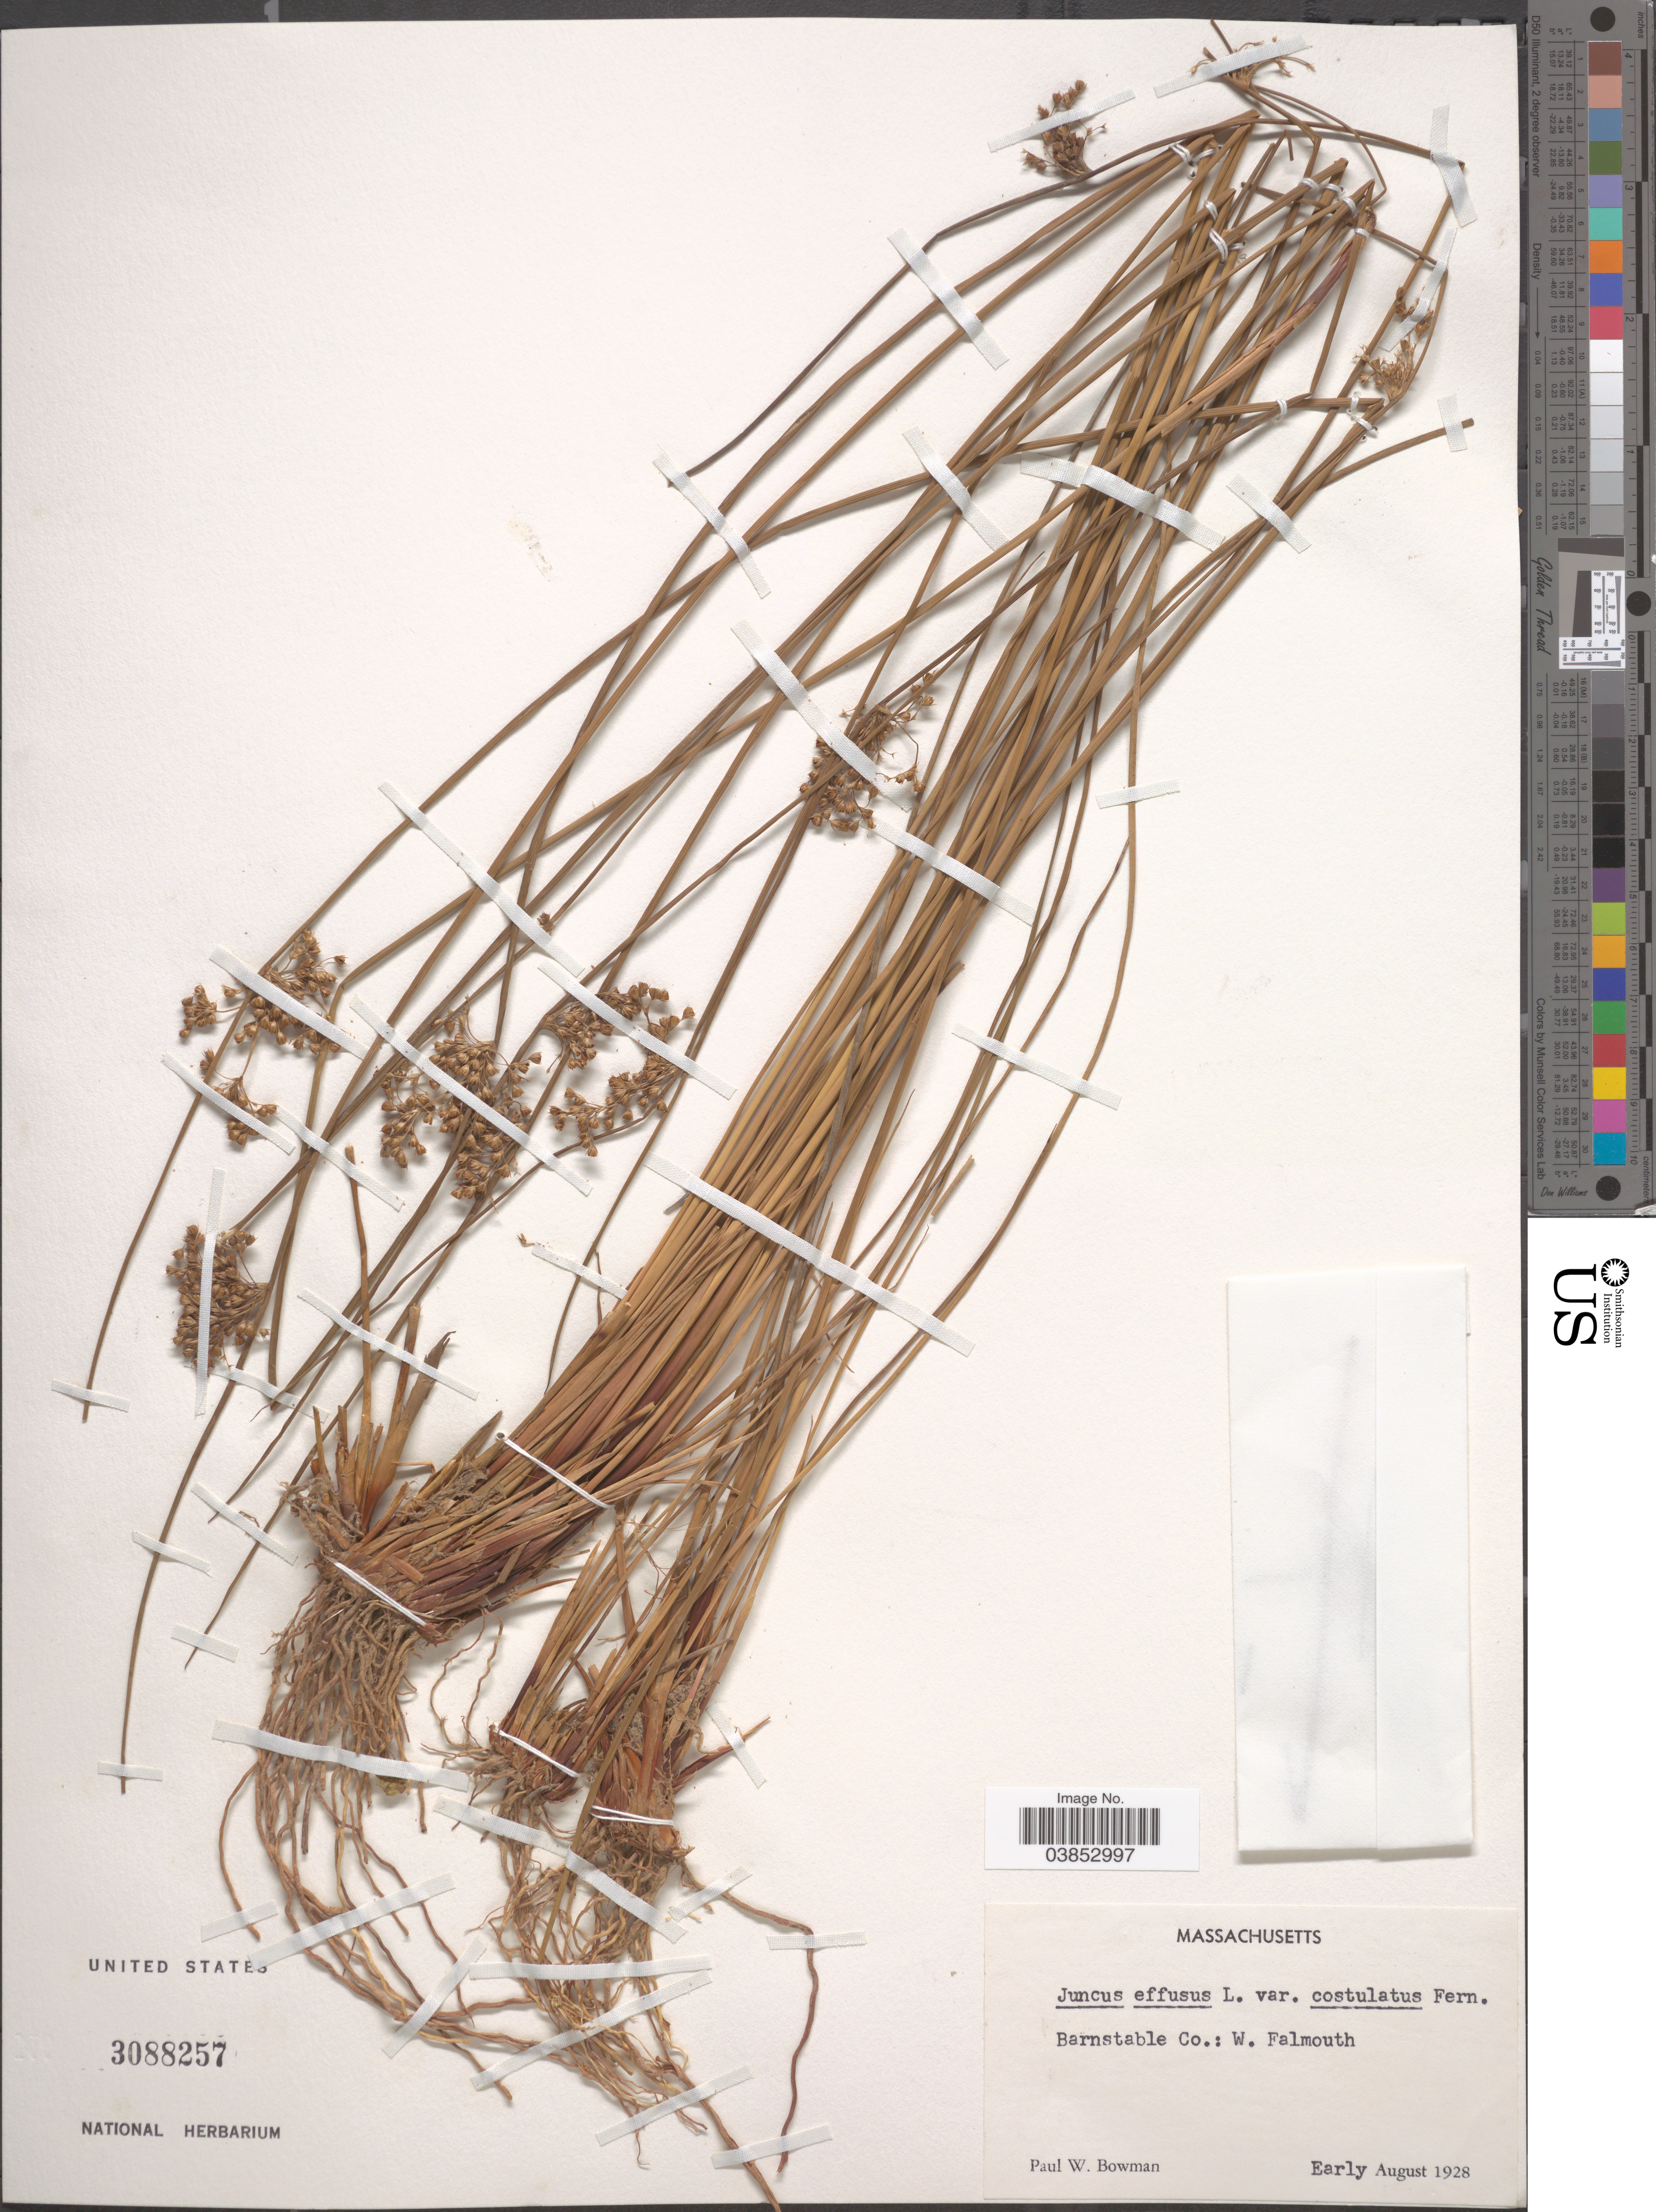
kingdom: Plantae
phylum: Tracheophyta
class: Liliopsida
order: Poales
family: Juncaceae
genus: Juncus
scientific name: Juncus effusus var. costulatus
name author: Fernald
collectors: P. Bowman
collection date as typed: Early August 1928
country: United States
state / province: Massachusetts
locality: Barnstable Co.: W. Falmouth.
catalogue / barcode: US 3088257